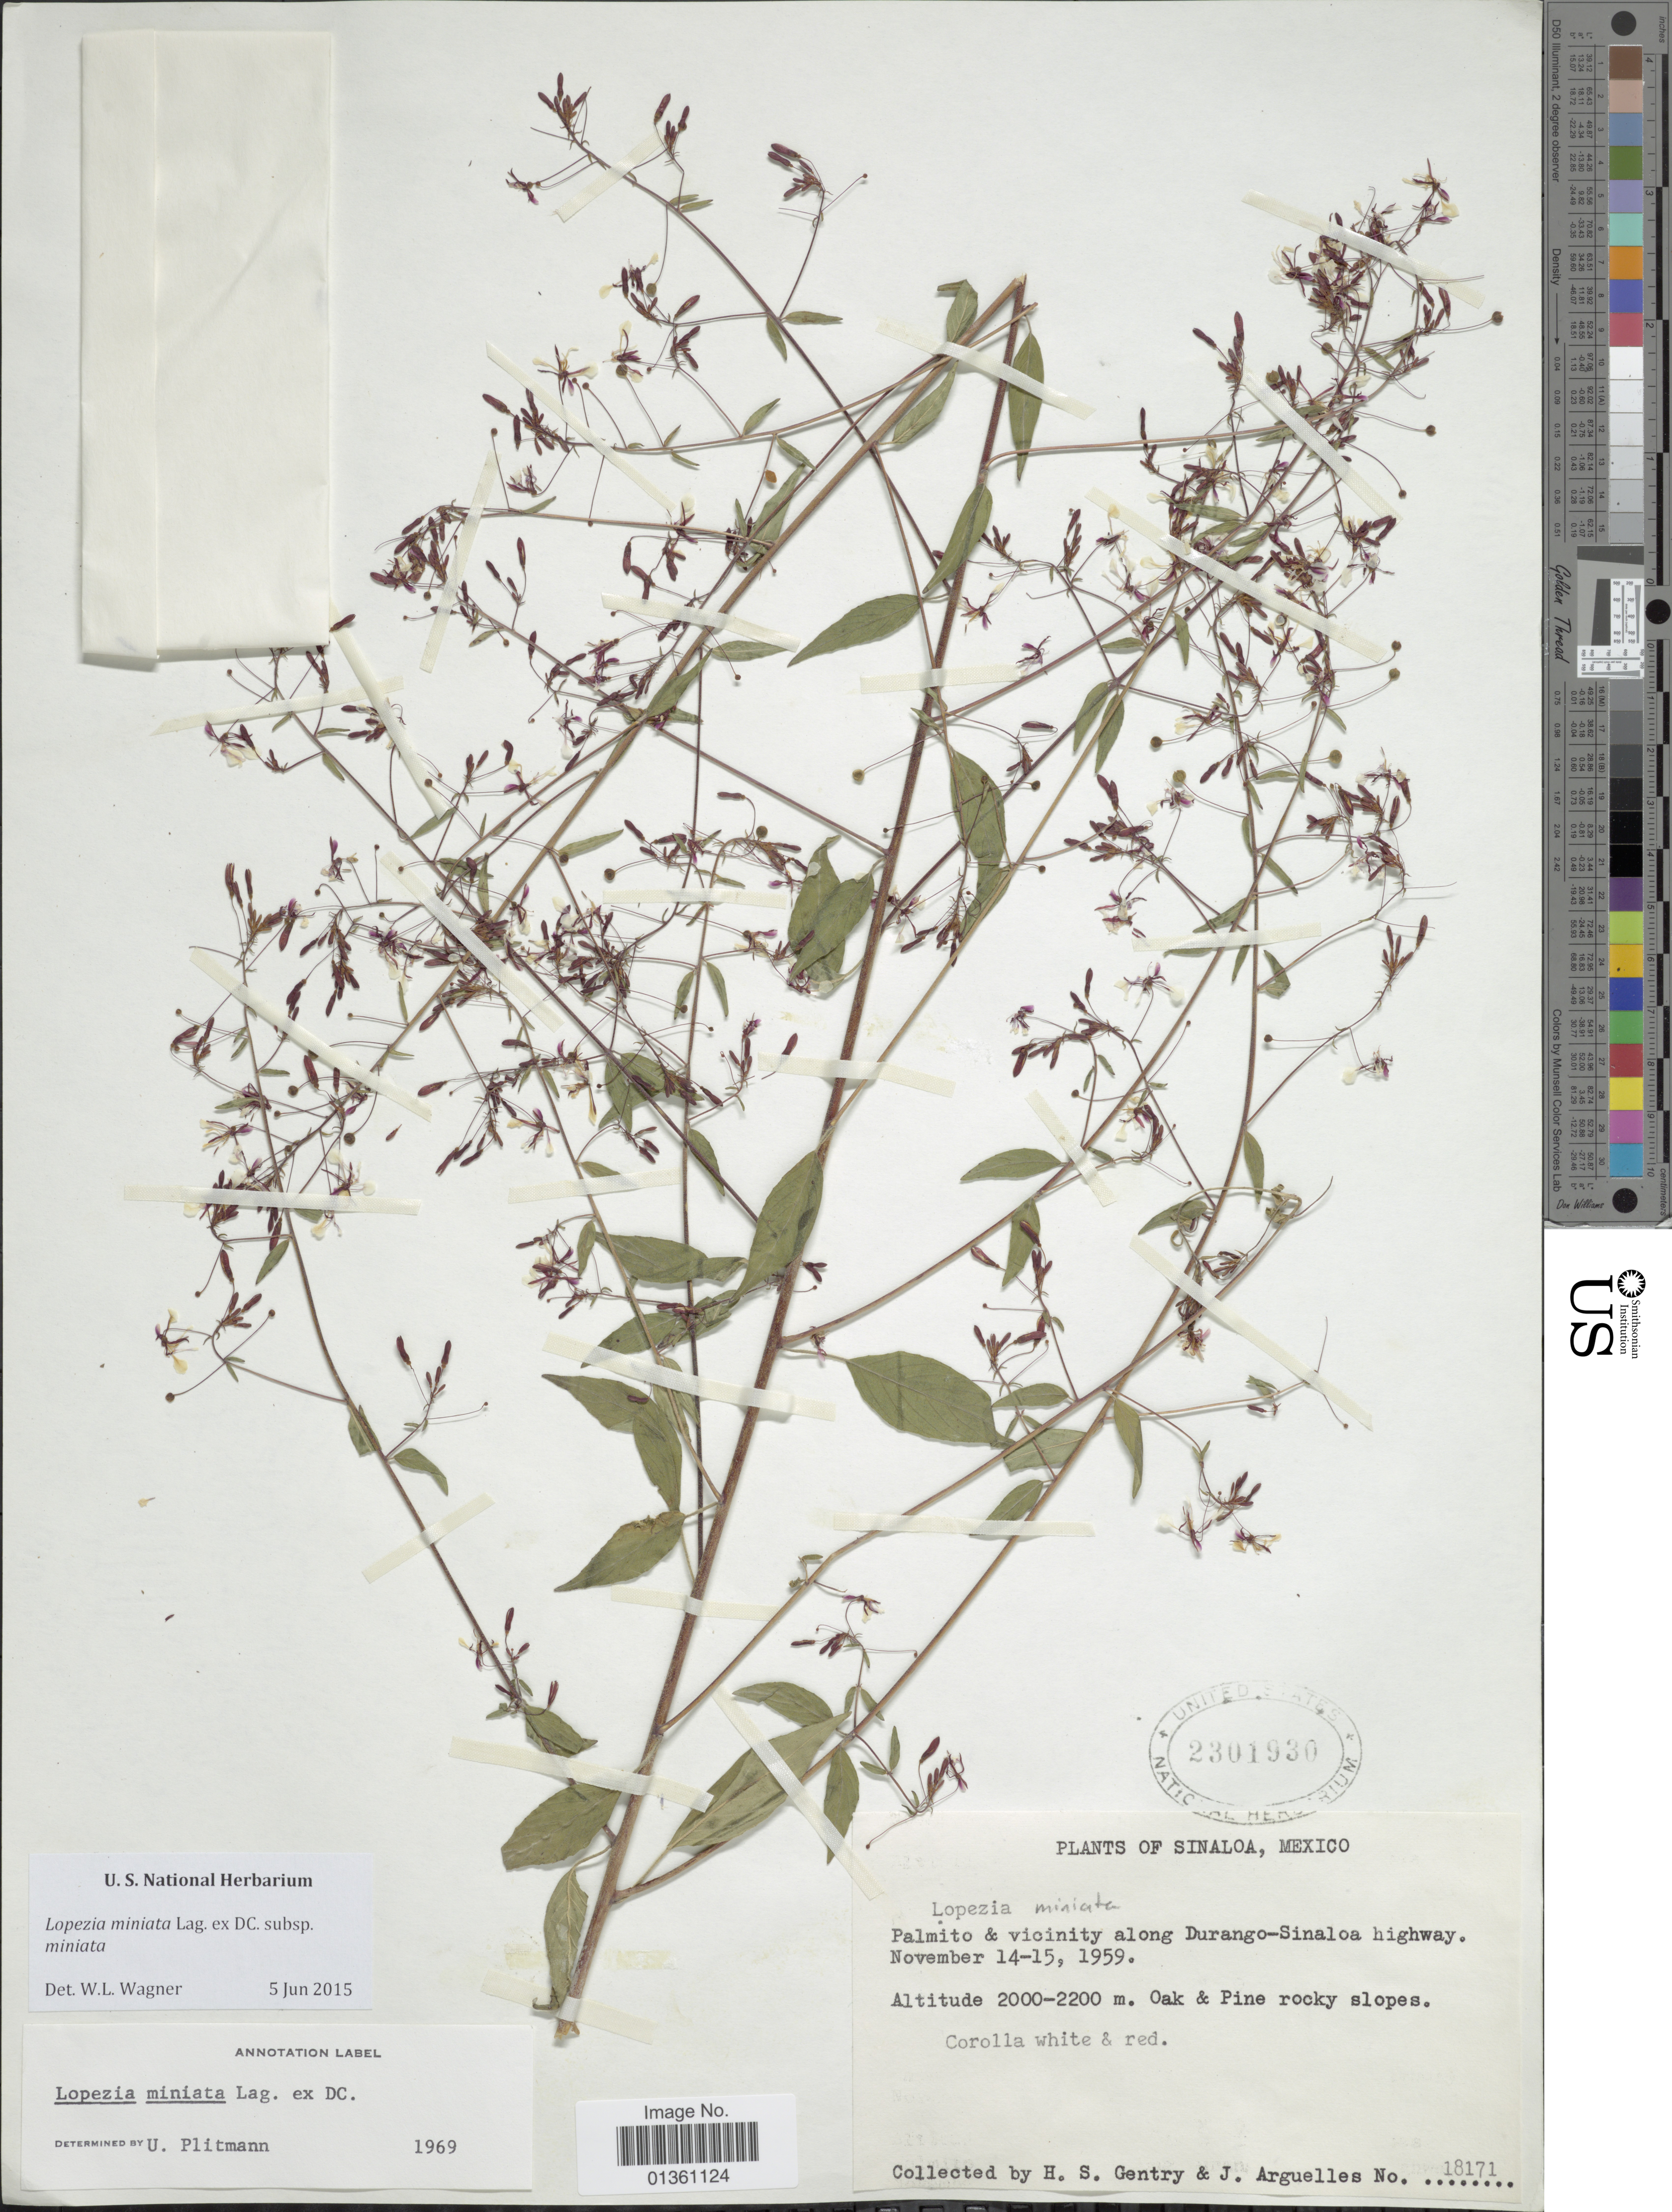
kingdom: Plantae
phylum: Tracheophyta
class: Magnoliopsida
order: Myrtales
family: Onagraceae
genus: Lopezia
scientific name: Lopezia miniata subsp. miniata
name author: Lag. ex DC.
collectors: H. S. Gentry & J. Arguelles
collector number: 18171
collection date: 1959-11-14/1959-11-15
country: Mexico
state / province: Sinaloa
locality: Palmito & vicinity along Durango-Sinaloa highway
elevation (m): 2000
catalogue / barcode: US 2301930